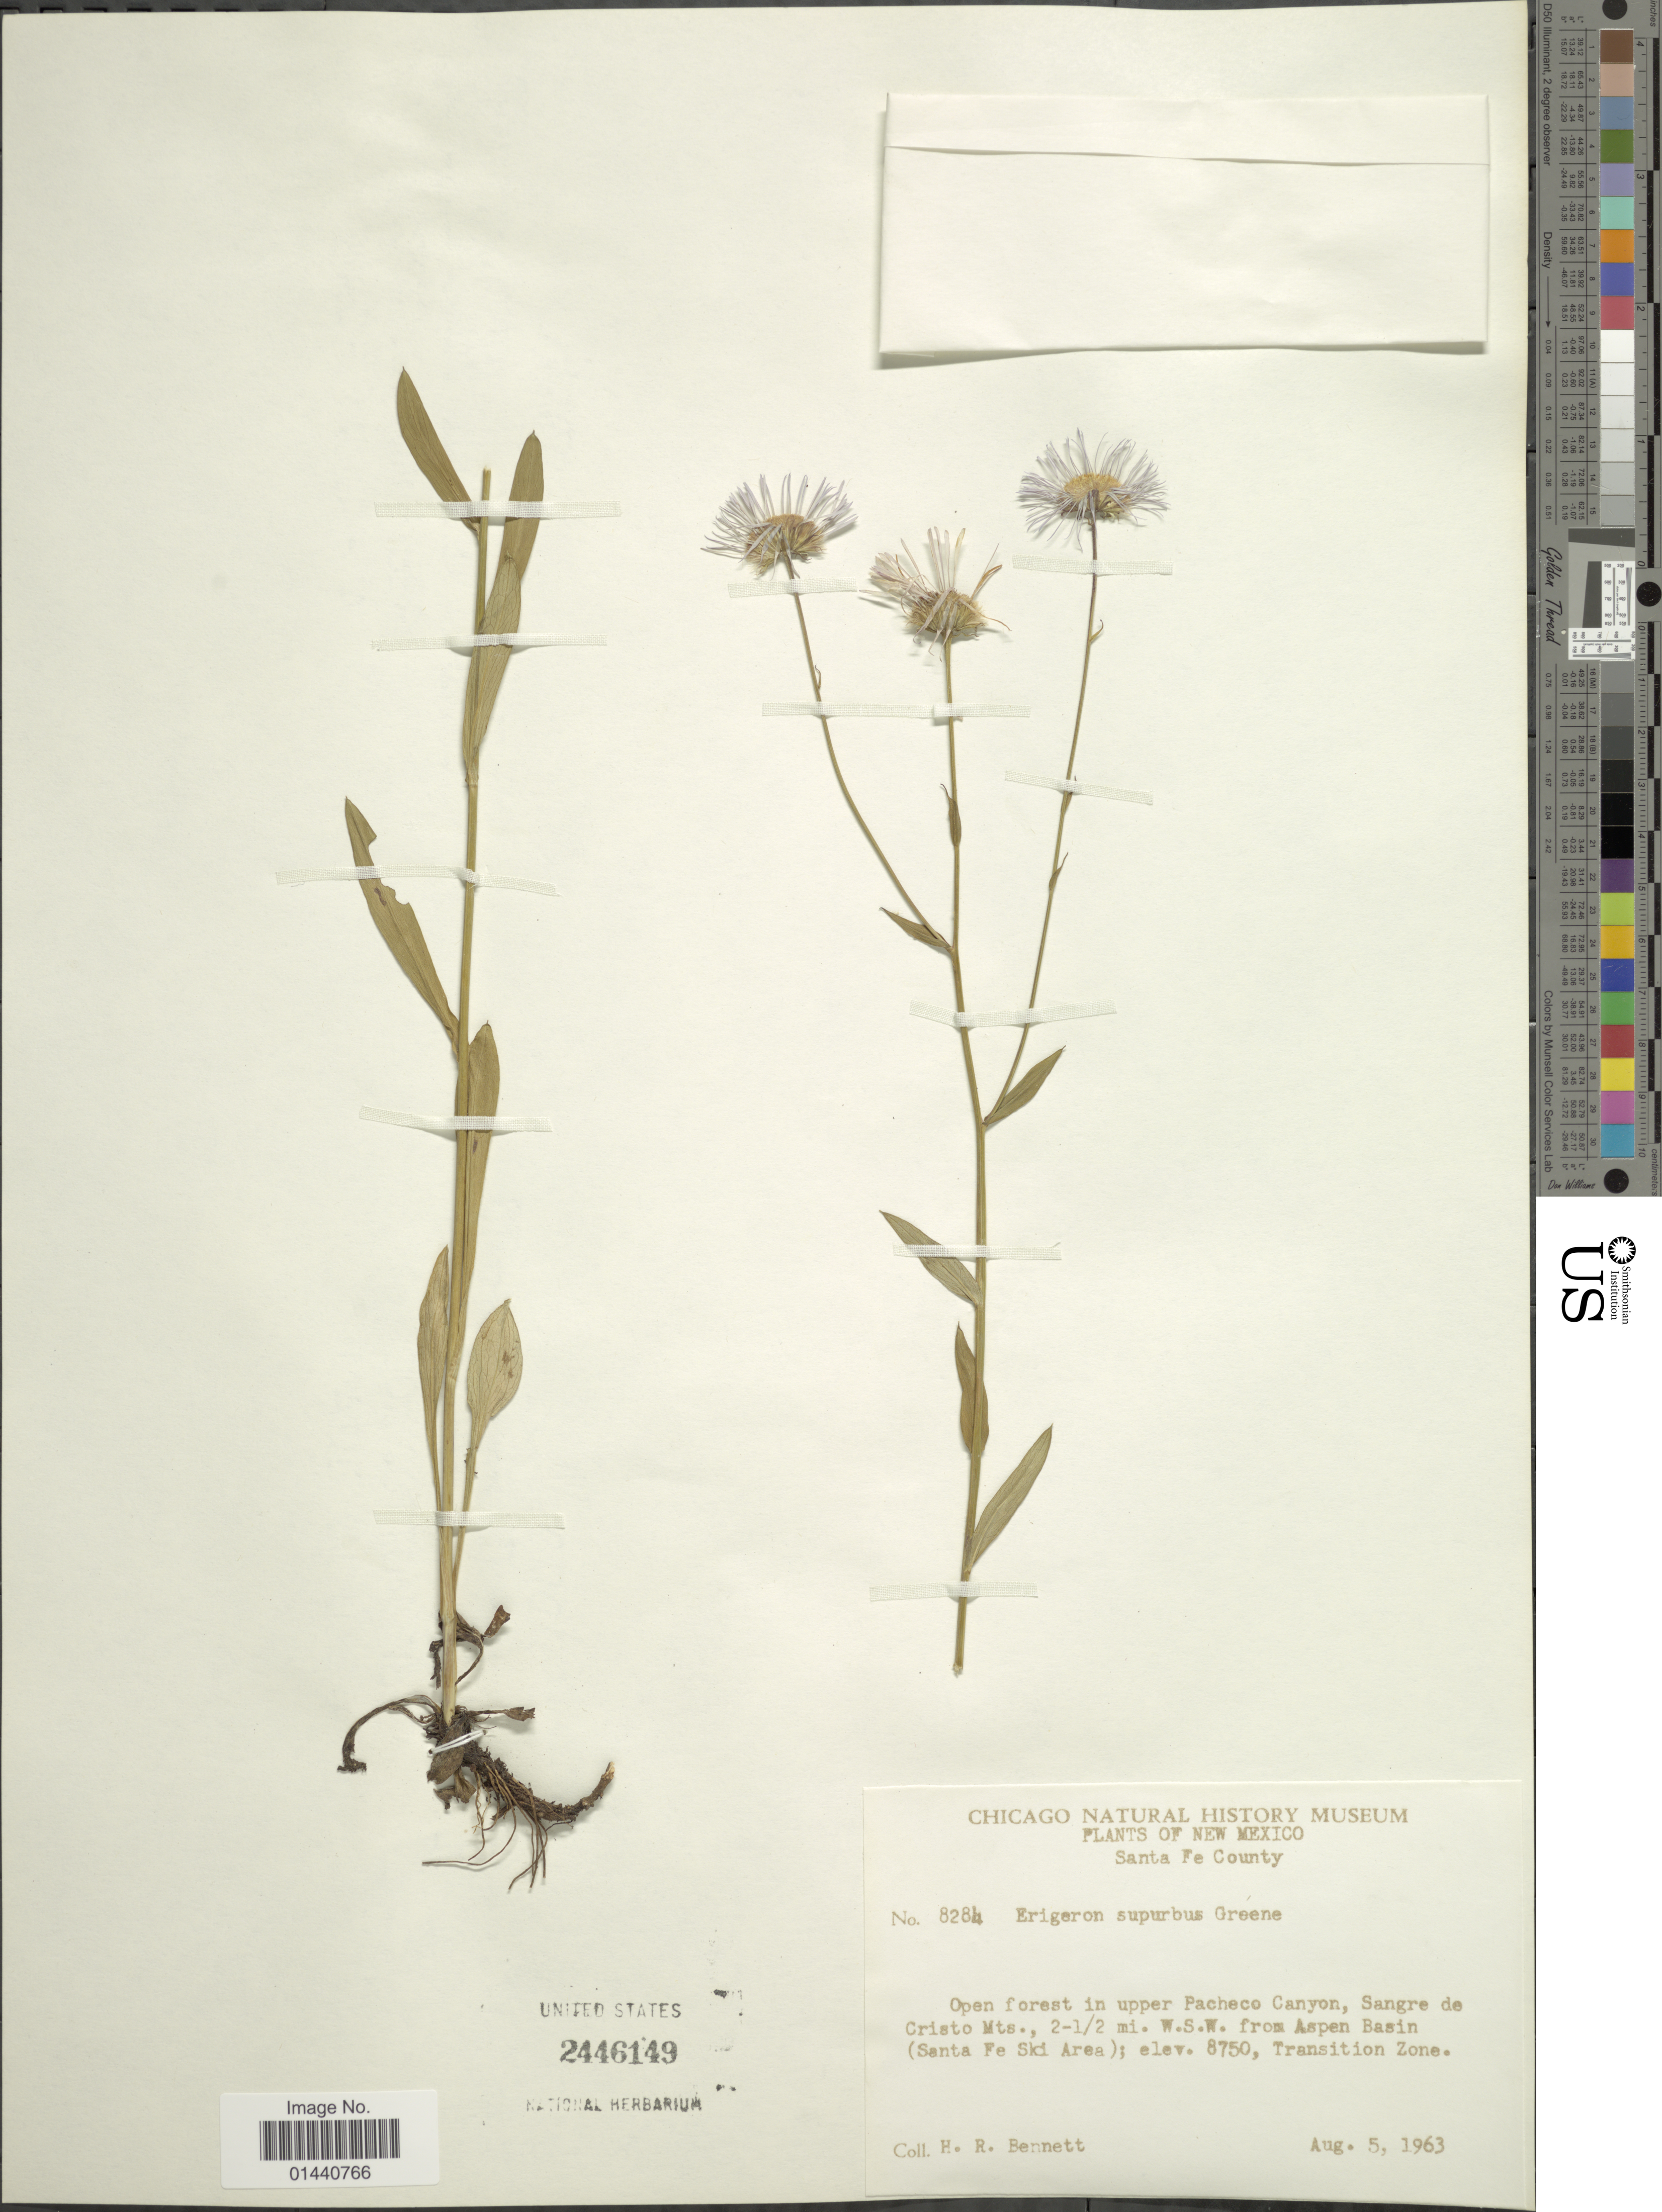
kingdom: Plantae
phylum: Tracheophyta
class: Magnoliopsida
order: Asterales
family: Asteraceae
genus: Erigeron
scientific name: Erigeron superbus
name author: Greene ex Rydb.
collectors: H. R. Bennett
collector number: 8284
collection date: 1963-08-05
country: United States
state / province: New Mexico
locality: Santa Fe County. In upper Pacheco Canyon, Sangre de Cristo Mts., 2-½ mi. W.S.W. from Aspen Basin (Santa Fe Ski Area). Transition Zone.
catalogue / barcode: US 2446149